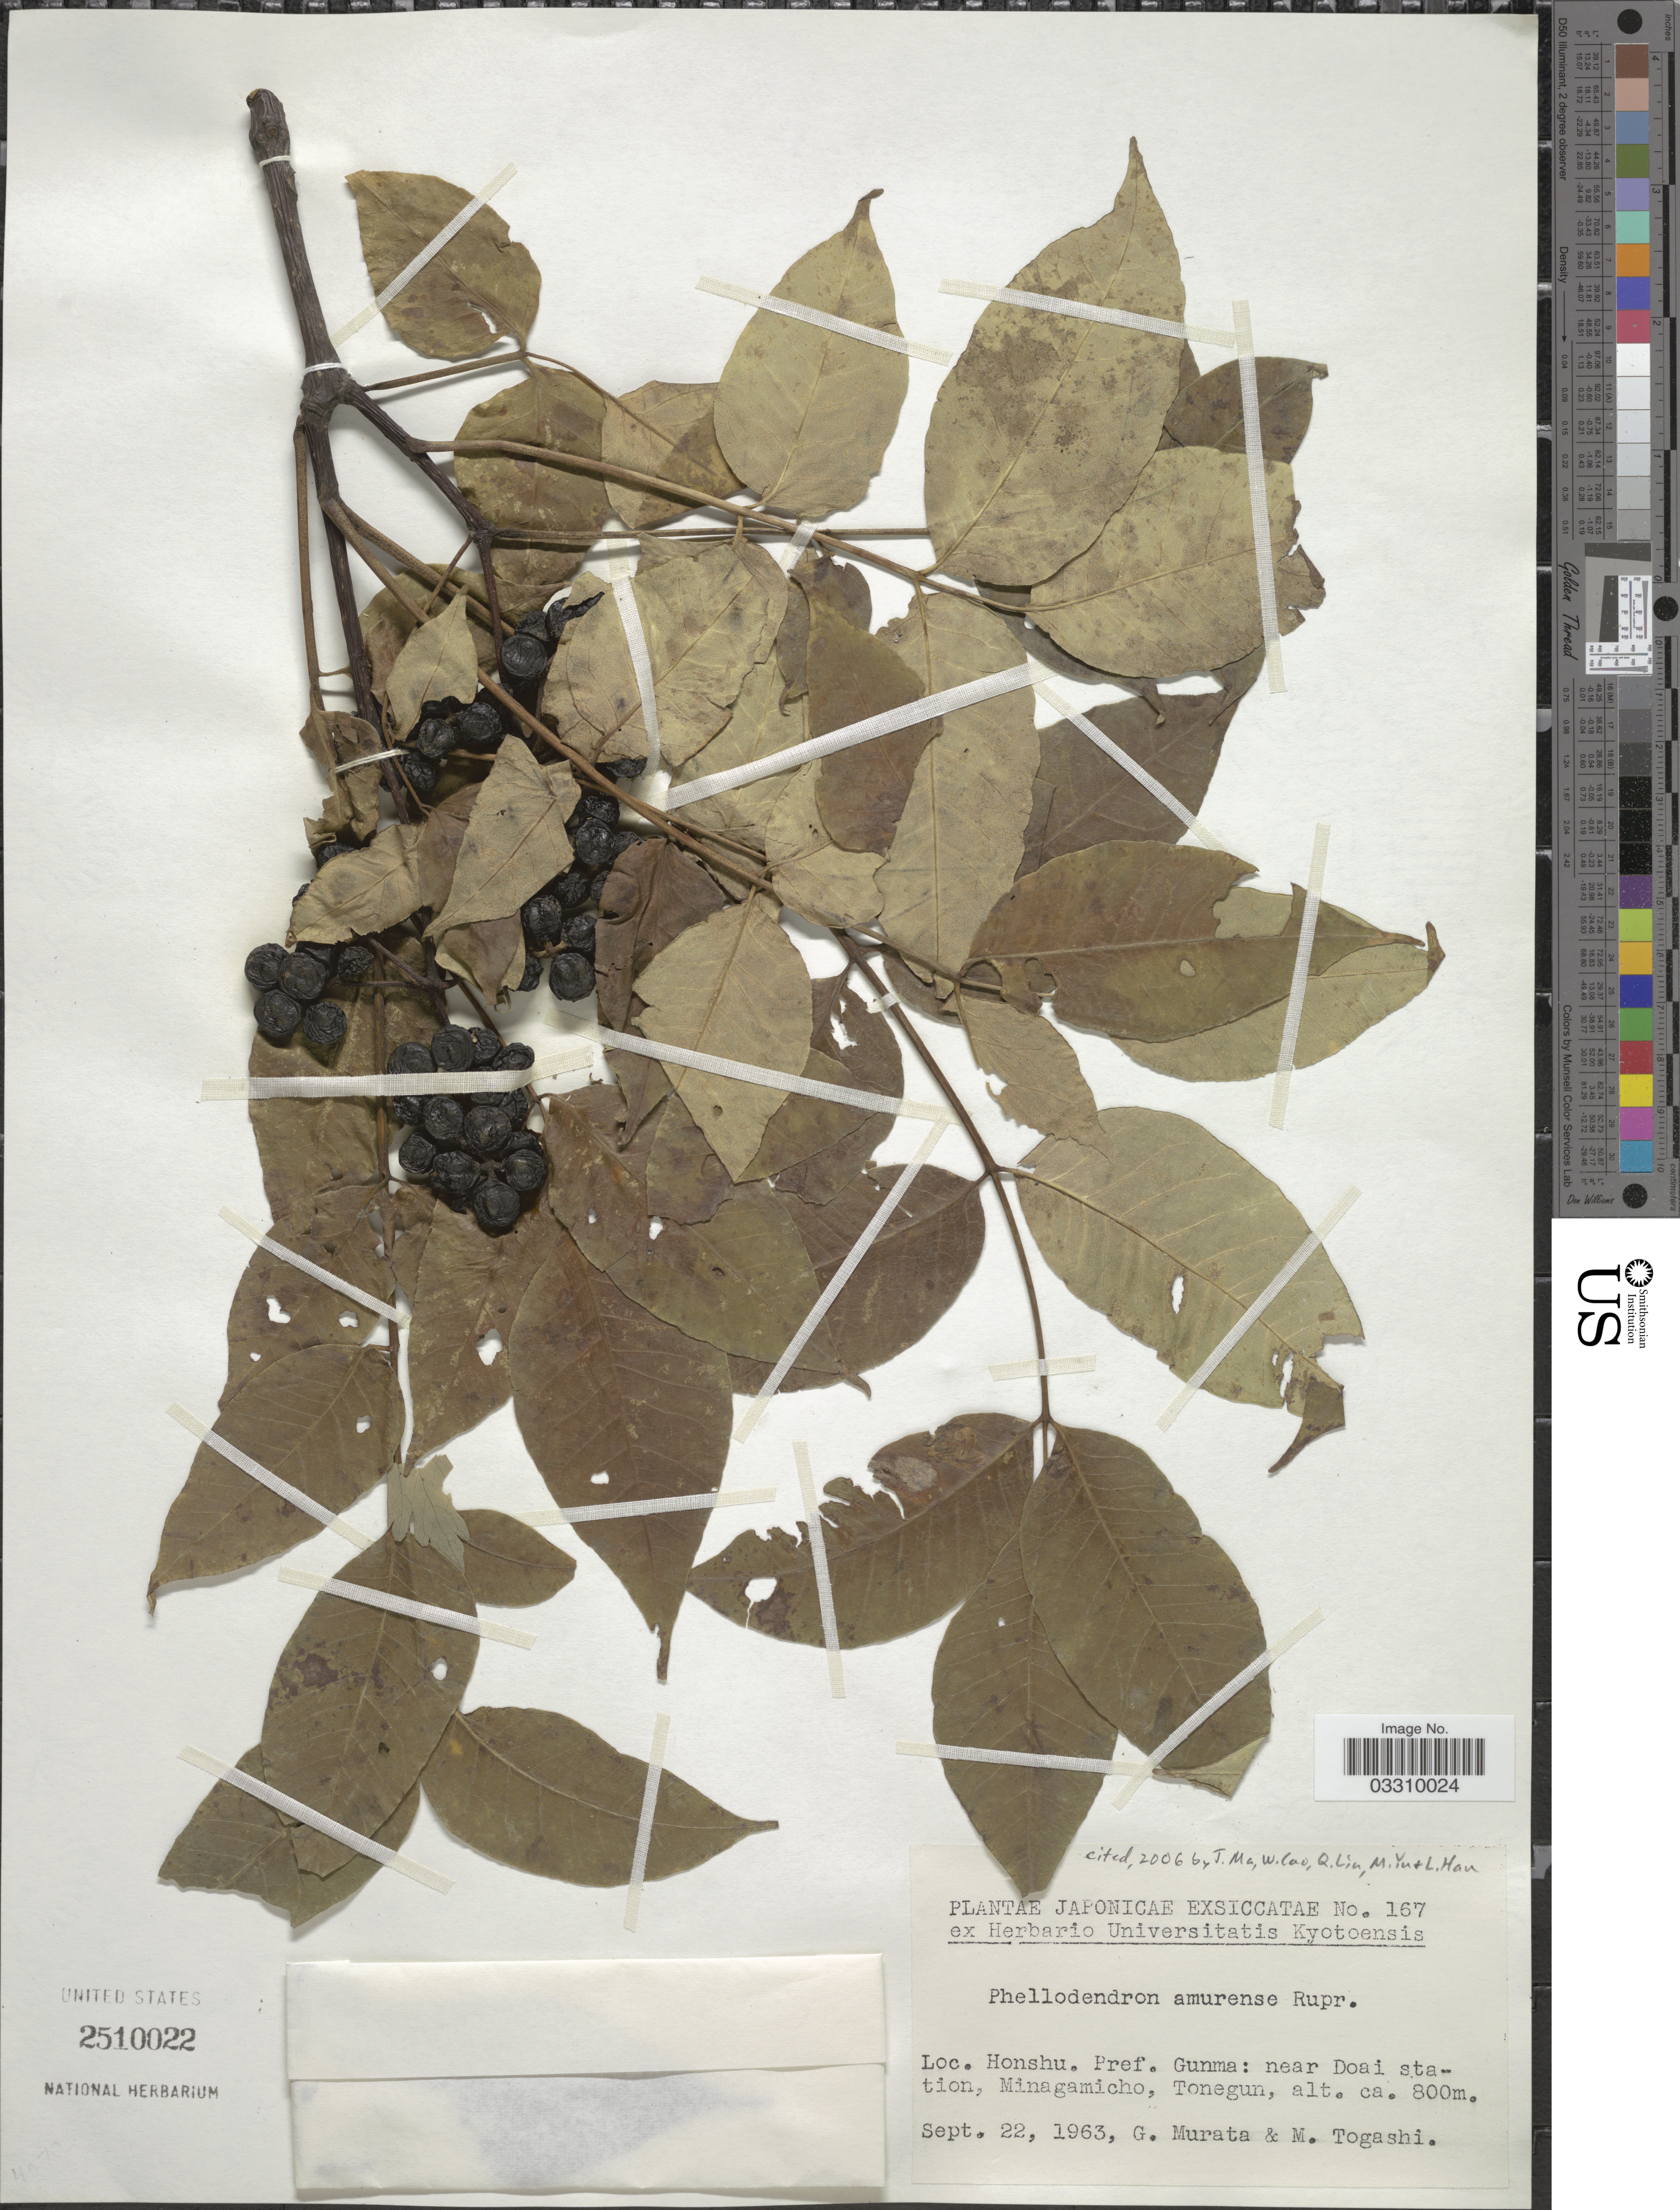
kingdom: Plantae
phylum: Tracheophyta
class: Magnoliopsida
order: Sapindales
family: Rutaceae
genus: Phellodendron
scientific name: Phellodendron amurense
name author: Rupr.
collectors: G. Murata & M. Togashi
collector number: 167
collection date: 1963-09-22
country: Japan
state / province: Gunma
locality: Honshu. Pref. Gunma: near Doai station, Minagamicho, Tonegun.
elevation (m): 800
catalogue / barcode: US 2510022